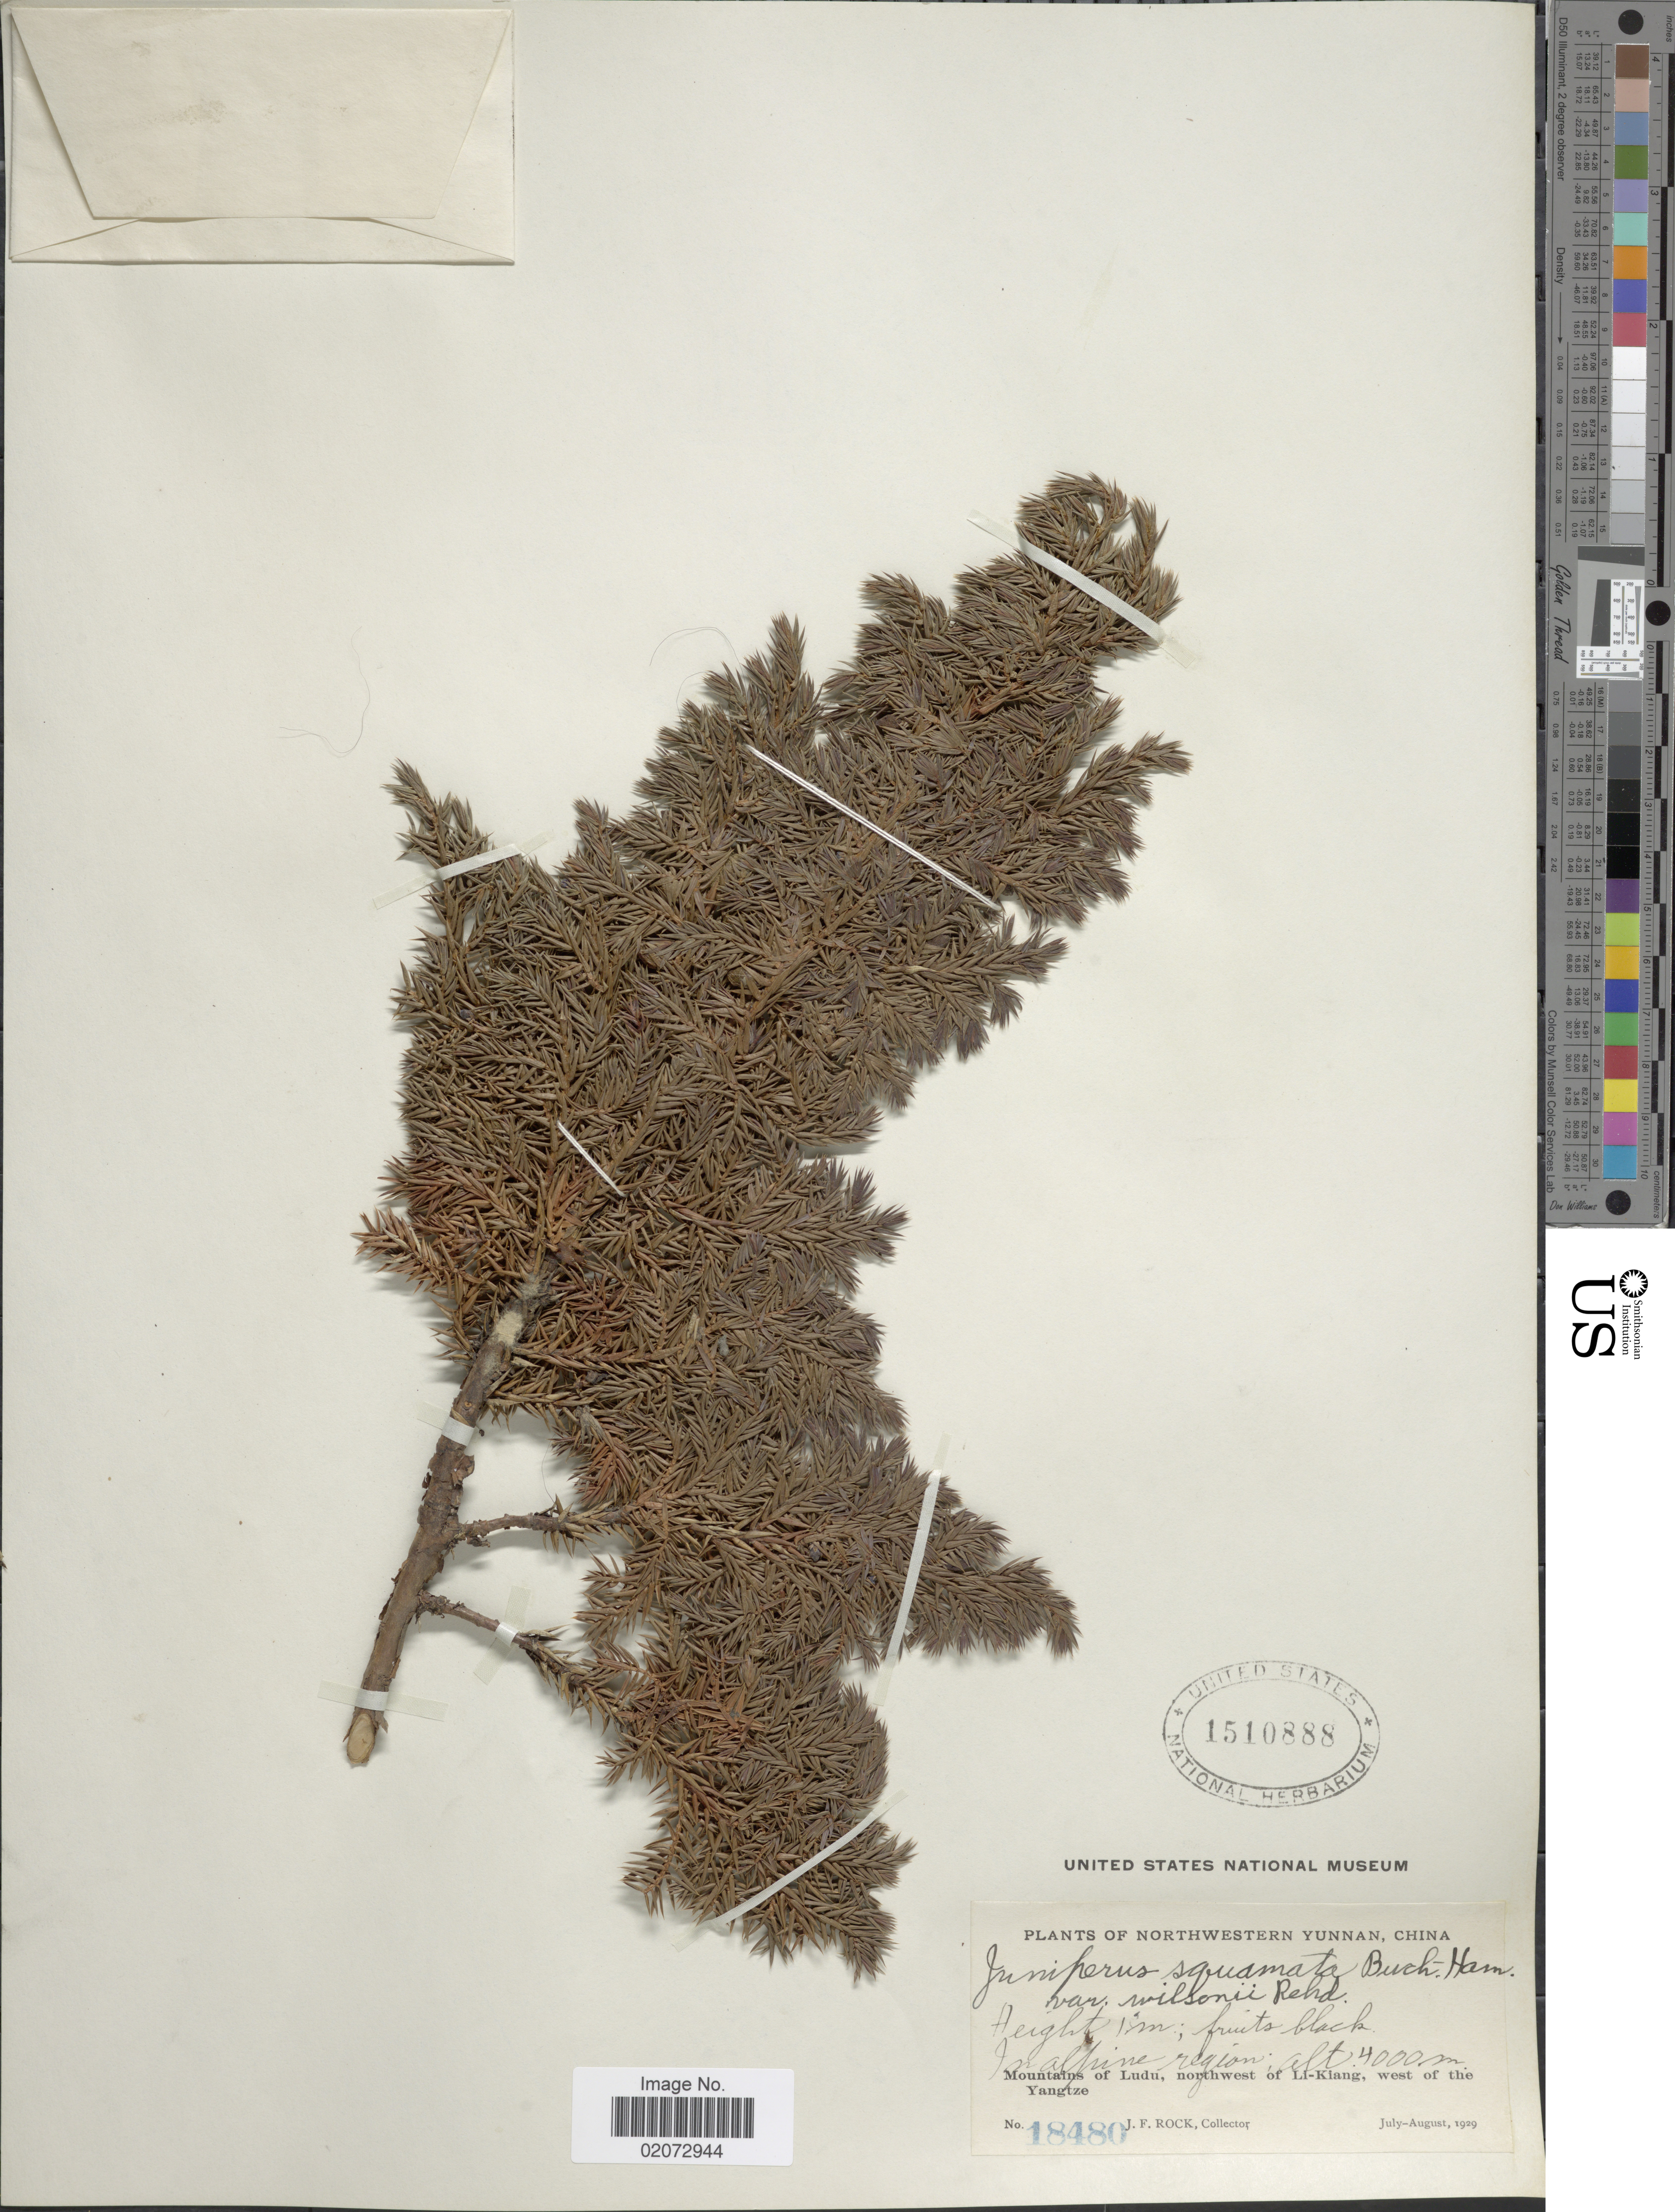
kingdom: Plantae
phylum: Tracheophyta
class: Pinopsida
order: Pinales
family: Cupressaceae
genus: Juniperus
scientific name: Juniperus squamata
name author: Buch.-Ham. ex D. Don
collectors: J. Rock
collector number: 18480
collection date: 1929-07/1929-08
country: China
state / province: Yunnan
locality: Northwestern Yunnan China, Mountains of Ludu, northwest of Li-Kiang, west of the Yangtze. Alpine region.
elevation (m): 4000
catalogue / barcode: US 1510888